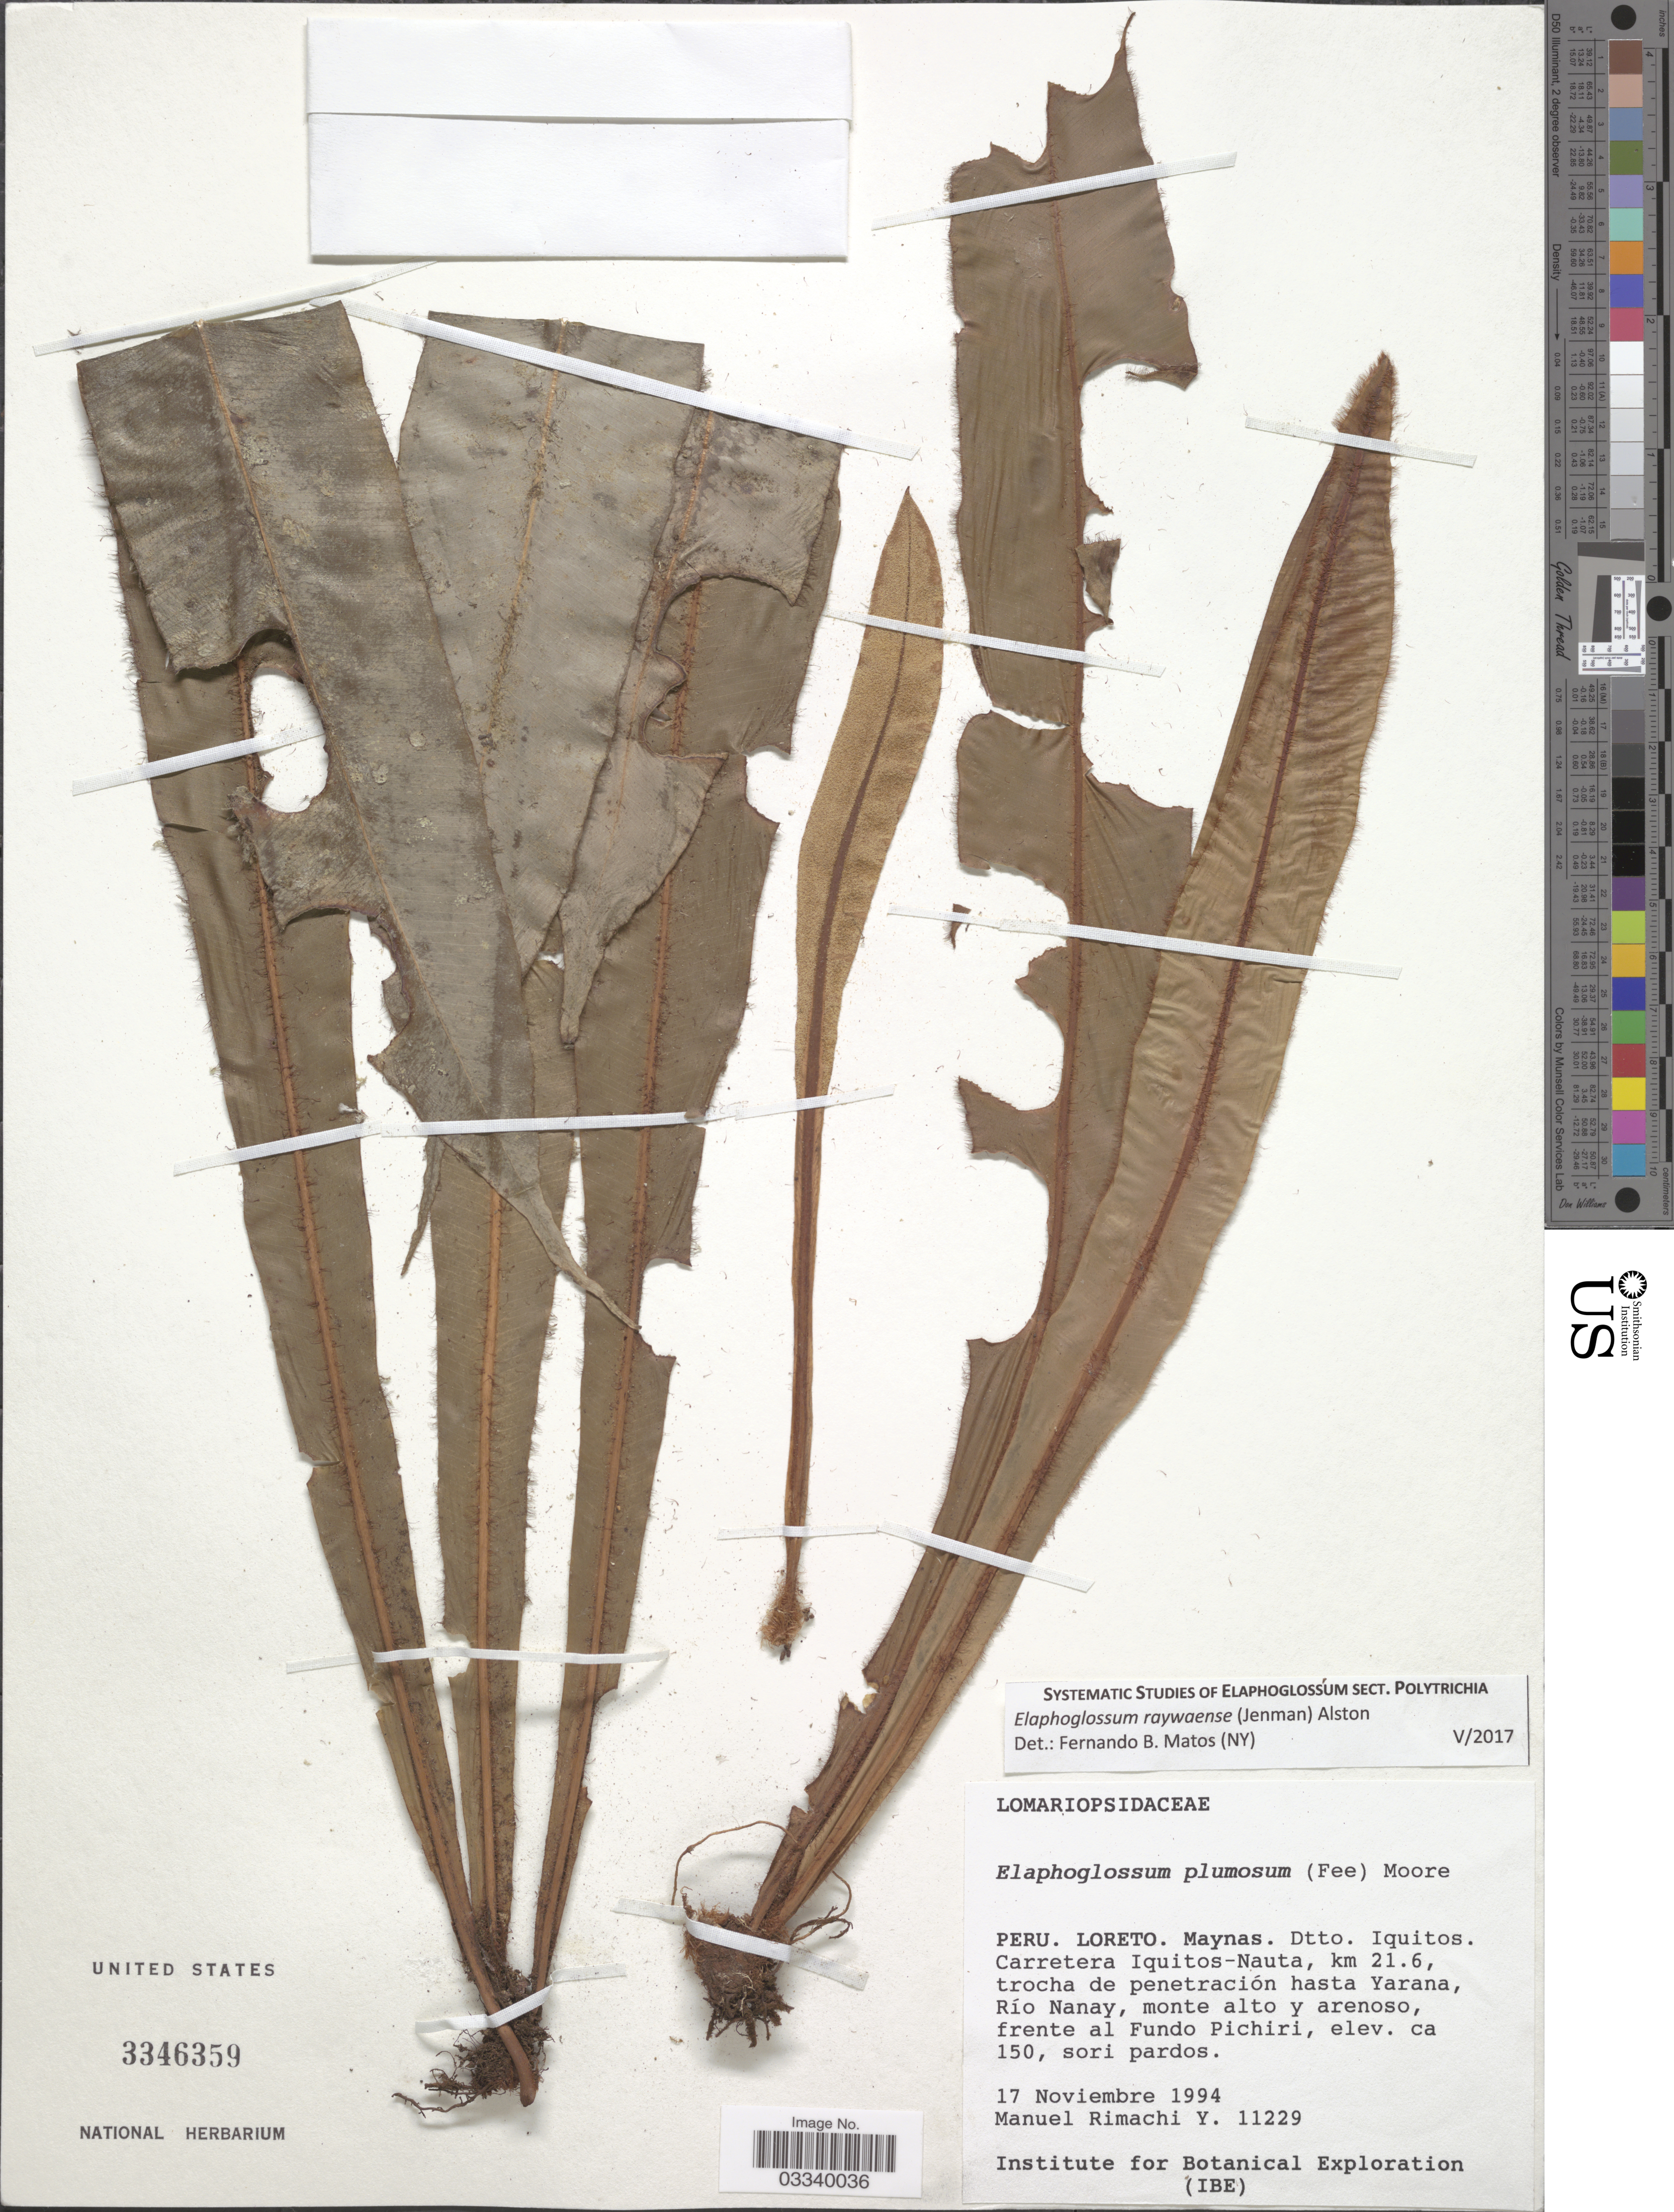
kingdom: Plantae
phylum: Tracheophyta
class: Polypodiopsida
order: Polypodiales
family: Dryopteridaceae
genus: Elaphoglossum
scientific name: Elaphoglossum raywaense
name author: (Jenman) Alston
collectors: M. Rimachi Y.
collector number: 11229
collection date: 1994-11-17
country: Peru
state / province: Loreto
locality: Maynas. Dtto. Iquitos. Carretera Iquitos-Nauta, km 21.6, trocha de penetración hasta Yarana, Río Nanay, monte alto y arenoso, frente al Fundo Pichiri.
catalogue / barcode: US 3346359